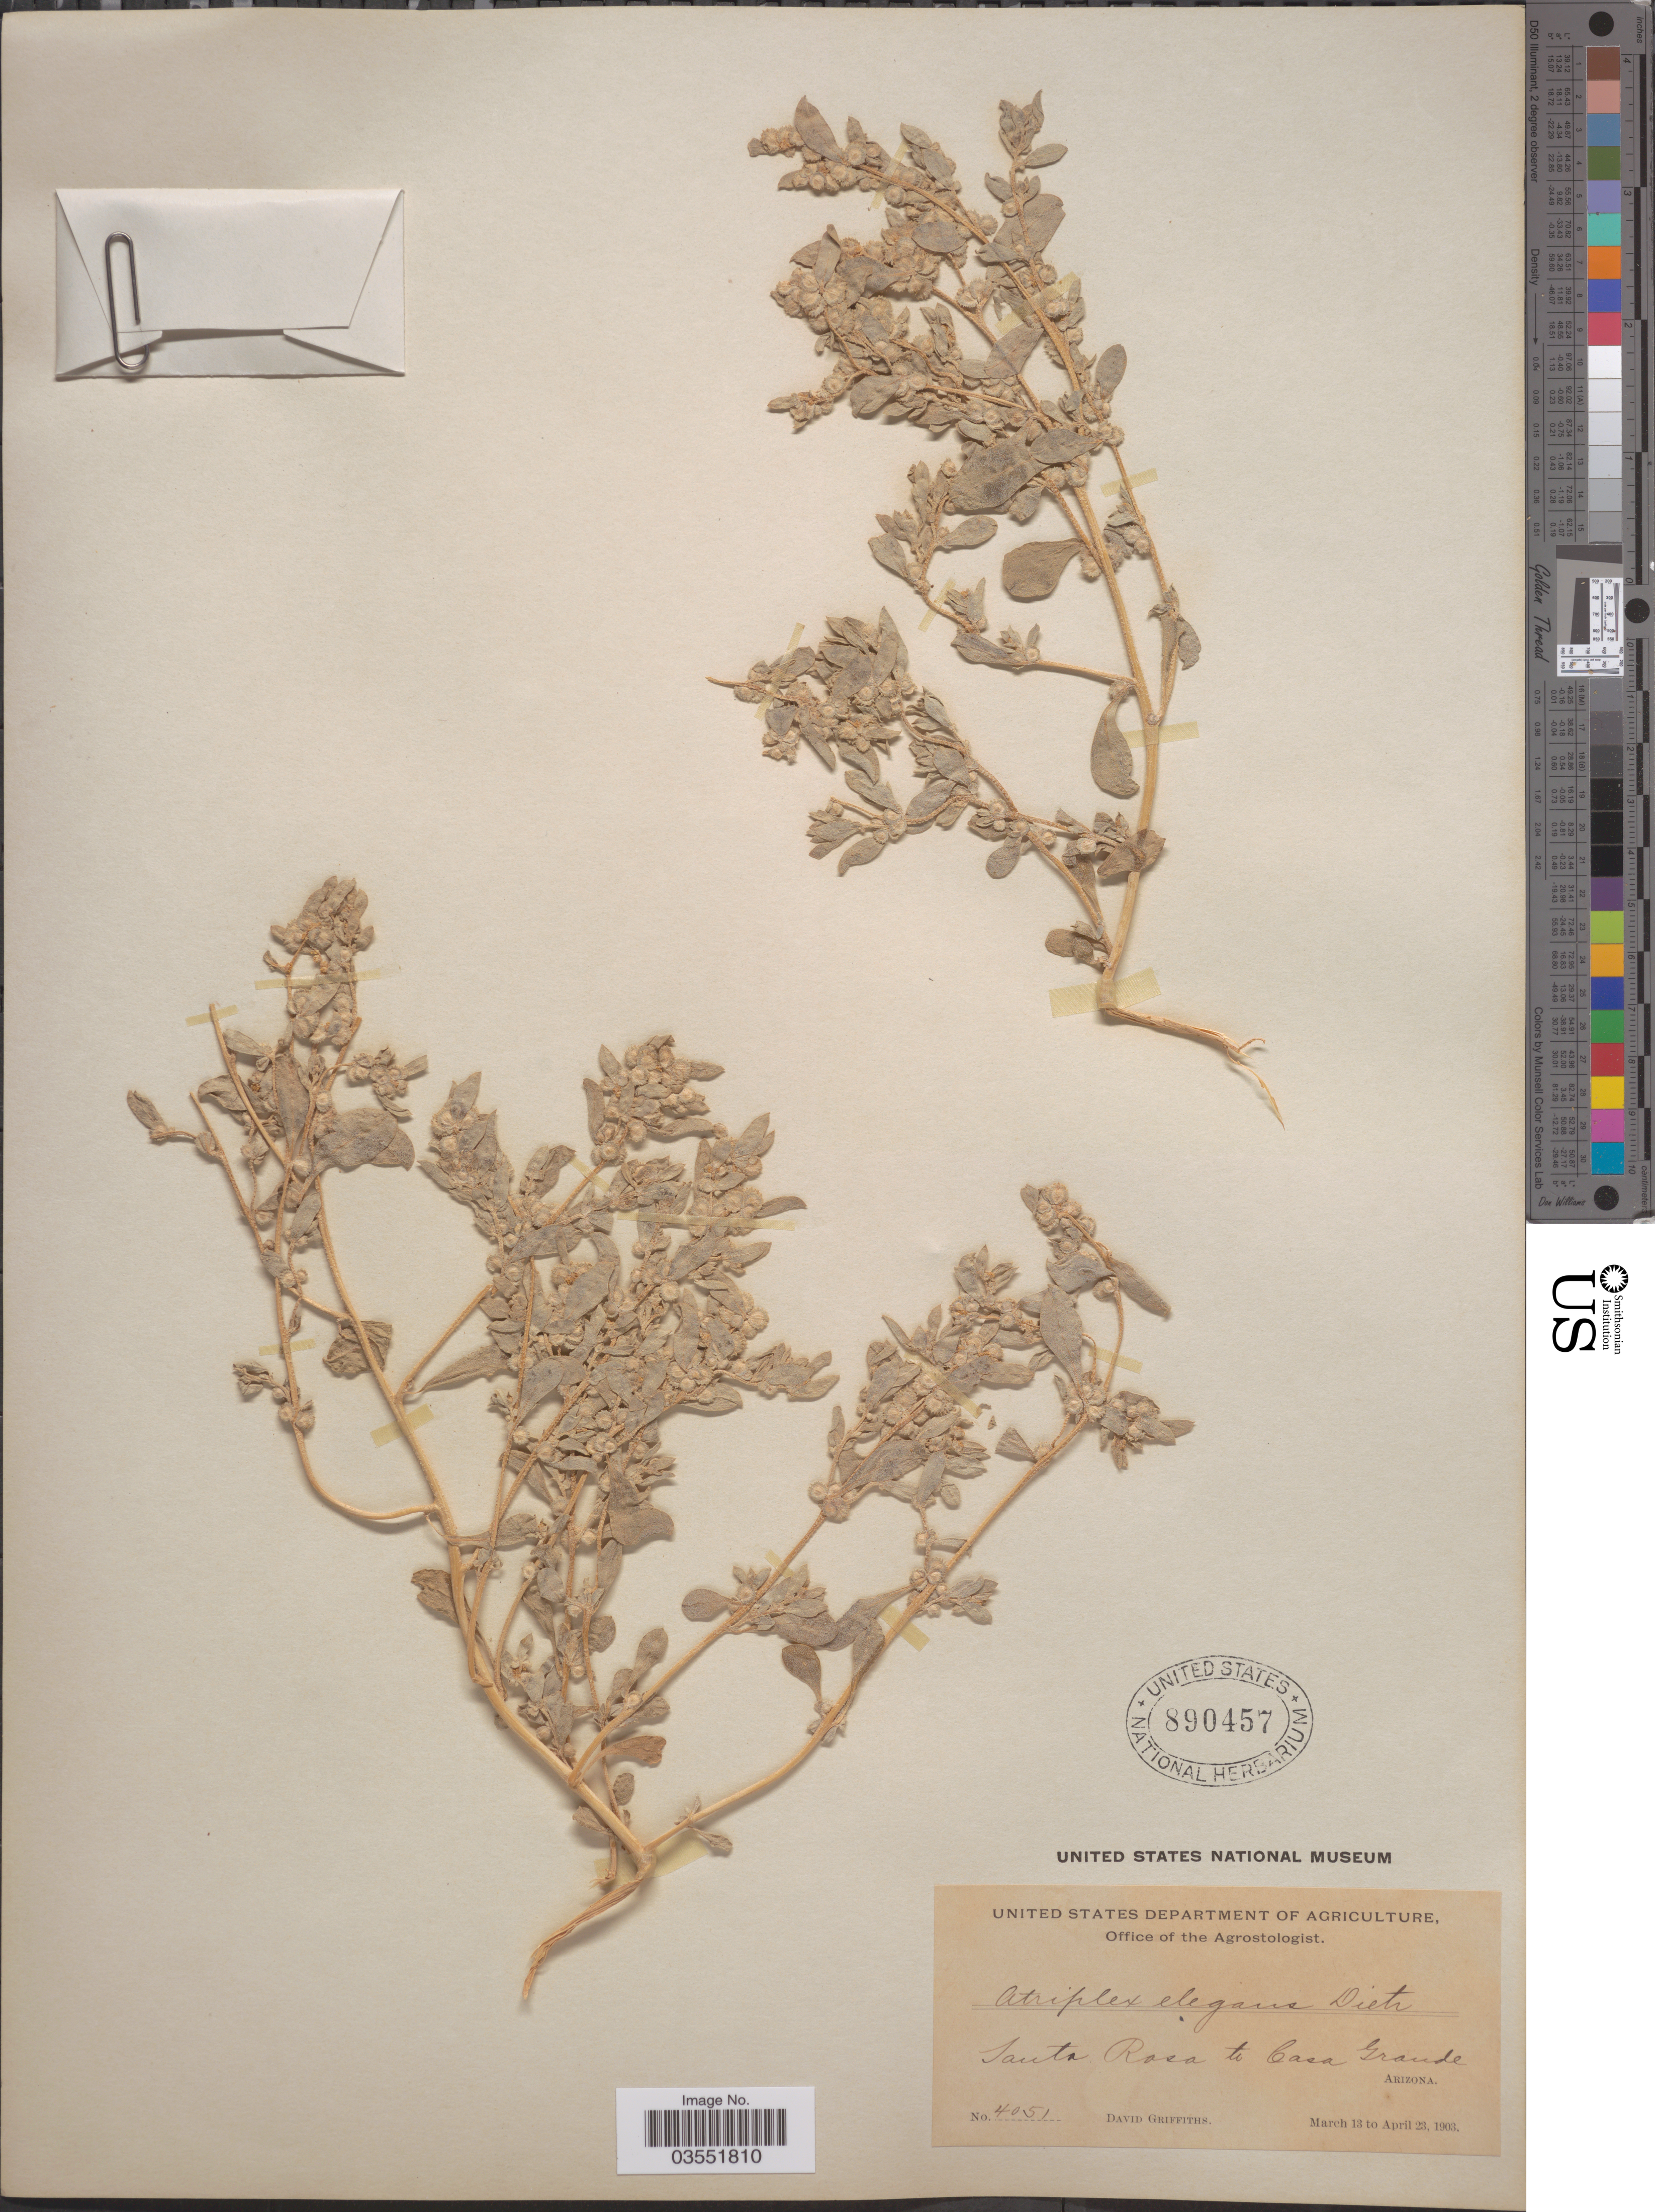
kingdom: Plantae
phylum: Tracheophyta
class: Magnoliopsida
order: Caryophyllales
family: Amaranthaceae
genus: Atriplex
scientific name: Atriplex fasciculata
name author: S. Watson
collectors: D. Griffiths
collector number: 4051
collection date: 1903-03-13/1903-04-23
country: United States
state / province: Arizona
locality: Santa Rosa to Casa Grande.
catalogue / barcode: US 890457